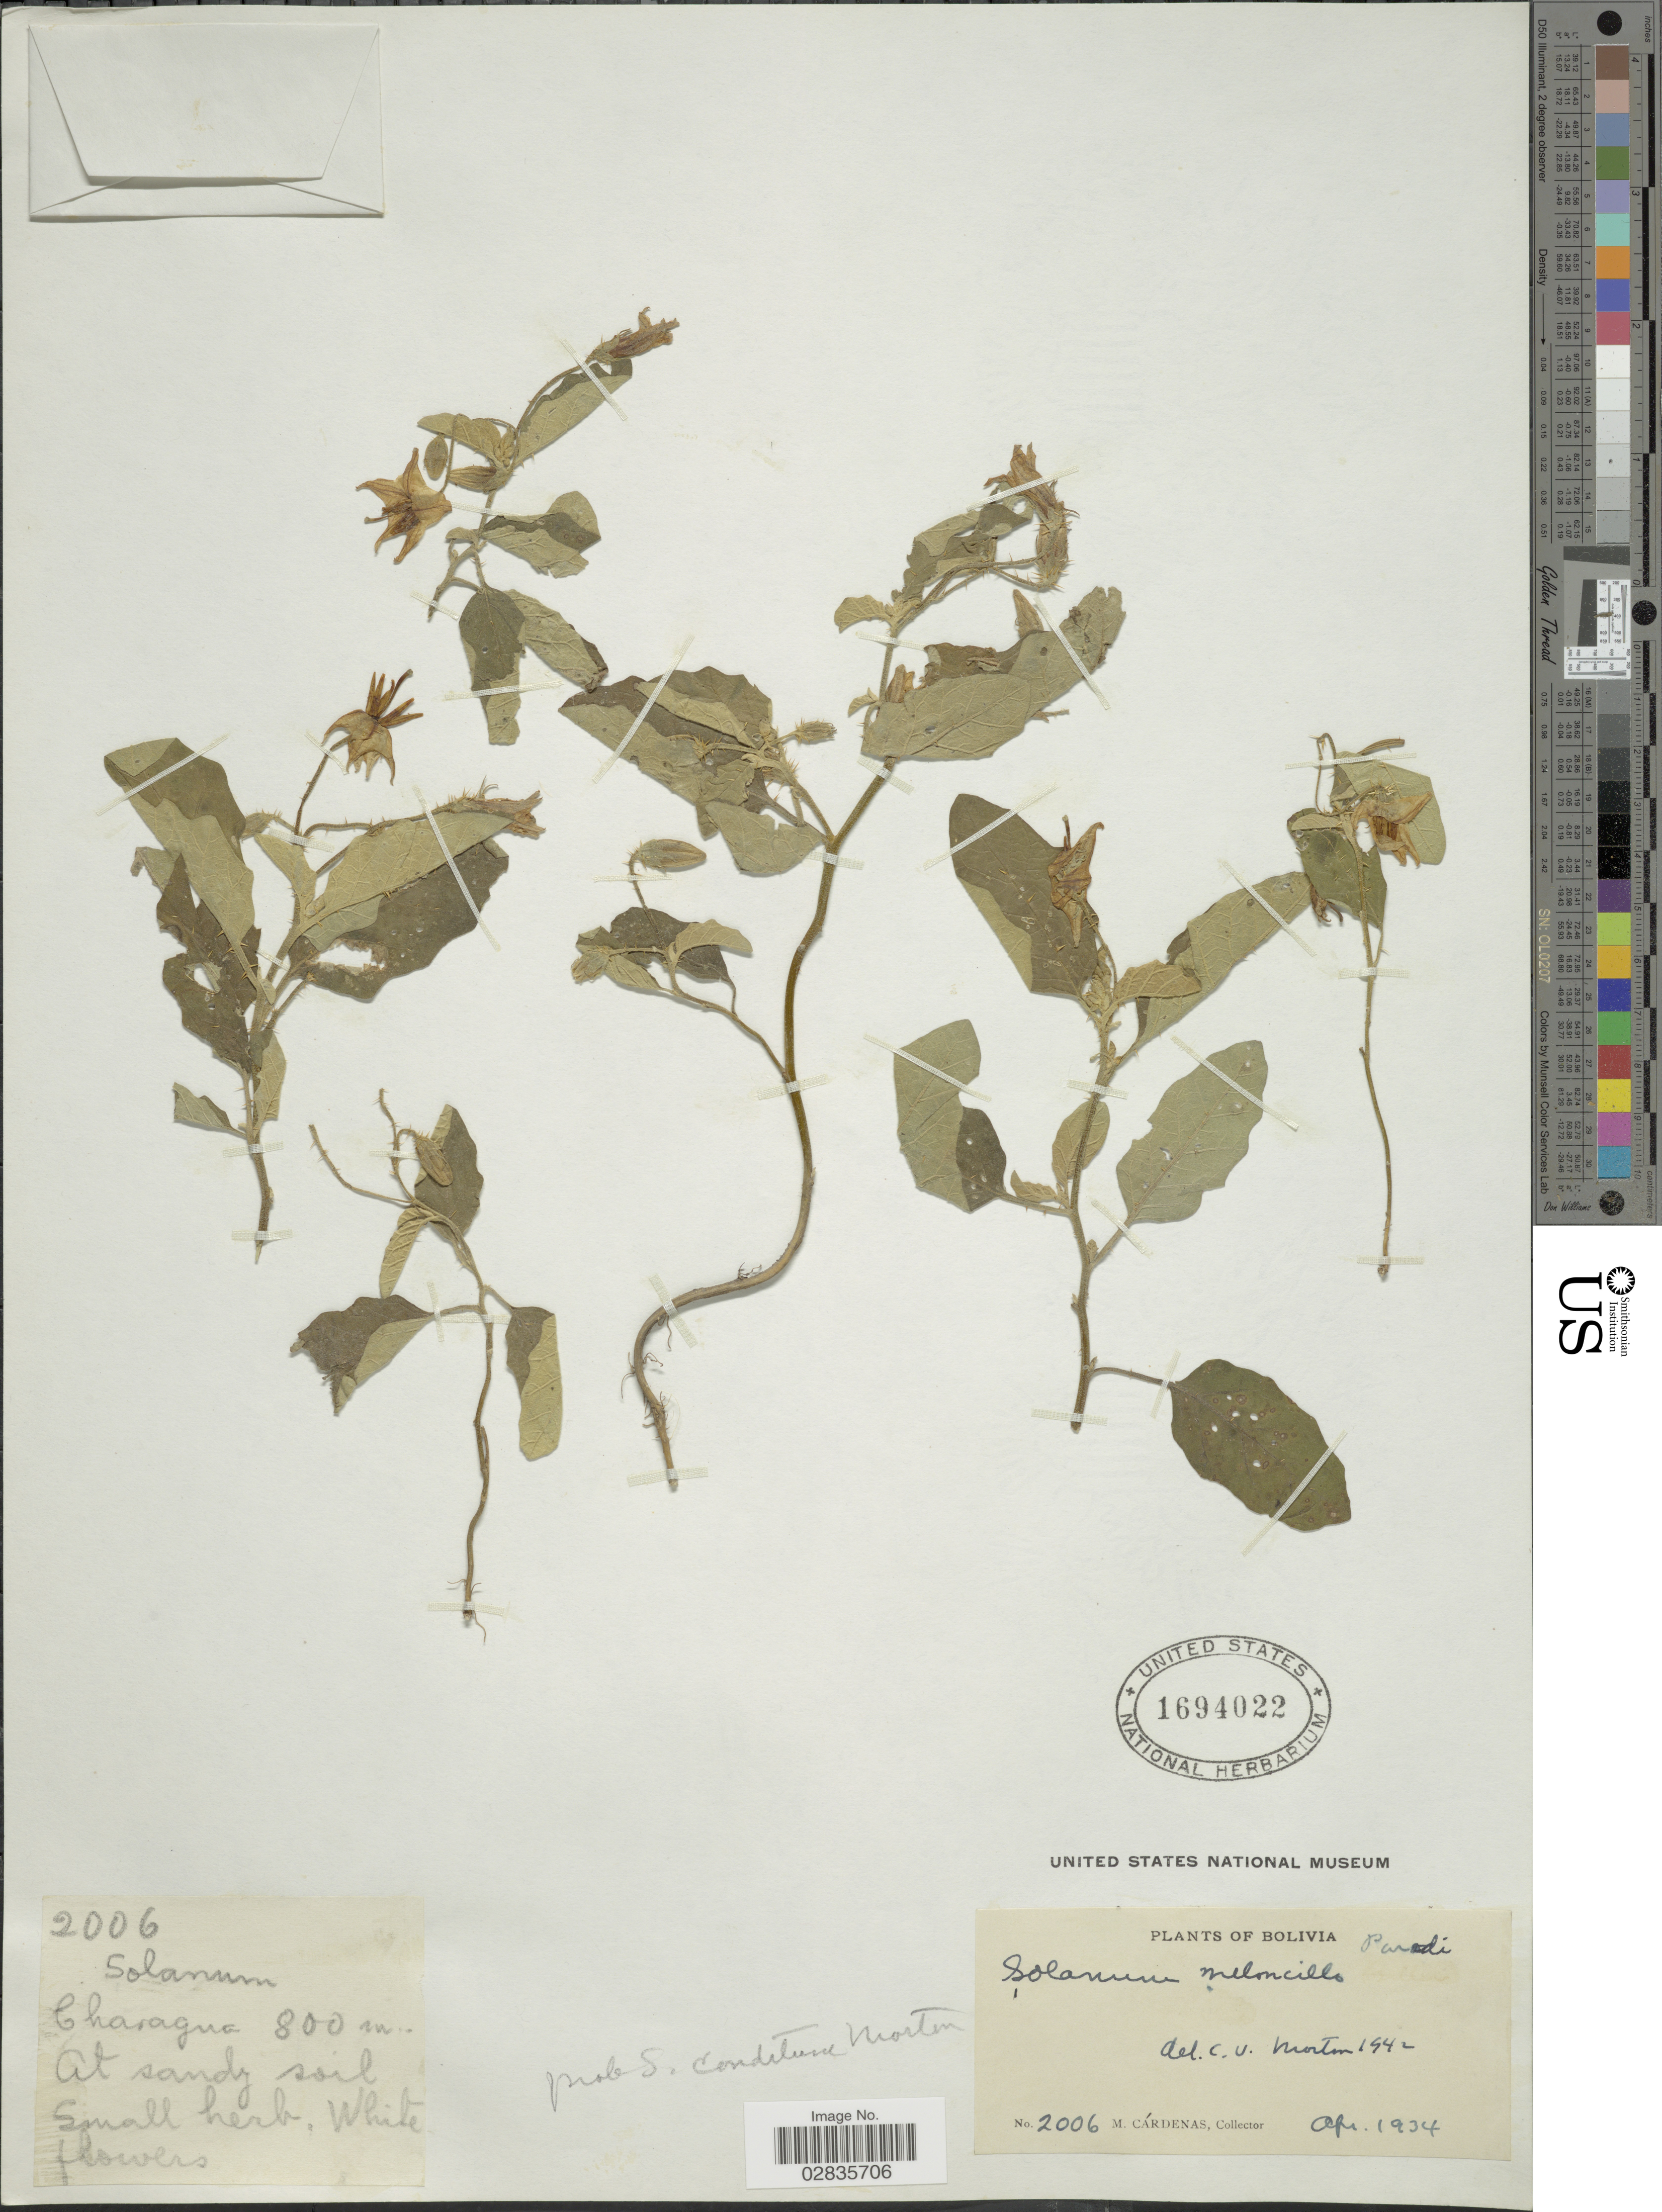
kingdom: Plantae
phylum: Tracheophyta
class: Magnoliopsida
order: Solanales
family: Solanaceae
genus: Solanum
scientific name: Solanum conditum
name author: C.V. Morton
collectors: M. Cárdenas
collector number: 2006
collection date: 1934-04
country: Bolivia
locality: Charagua.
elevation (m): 800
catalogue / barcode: US 1694022